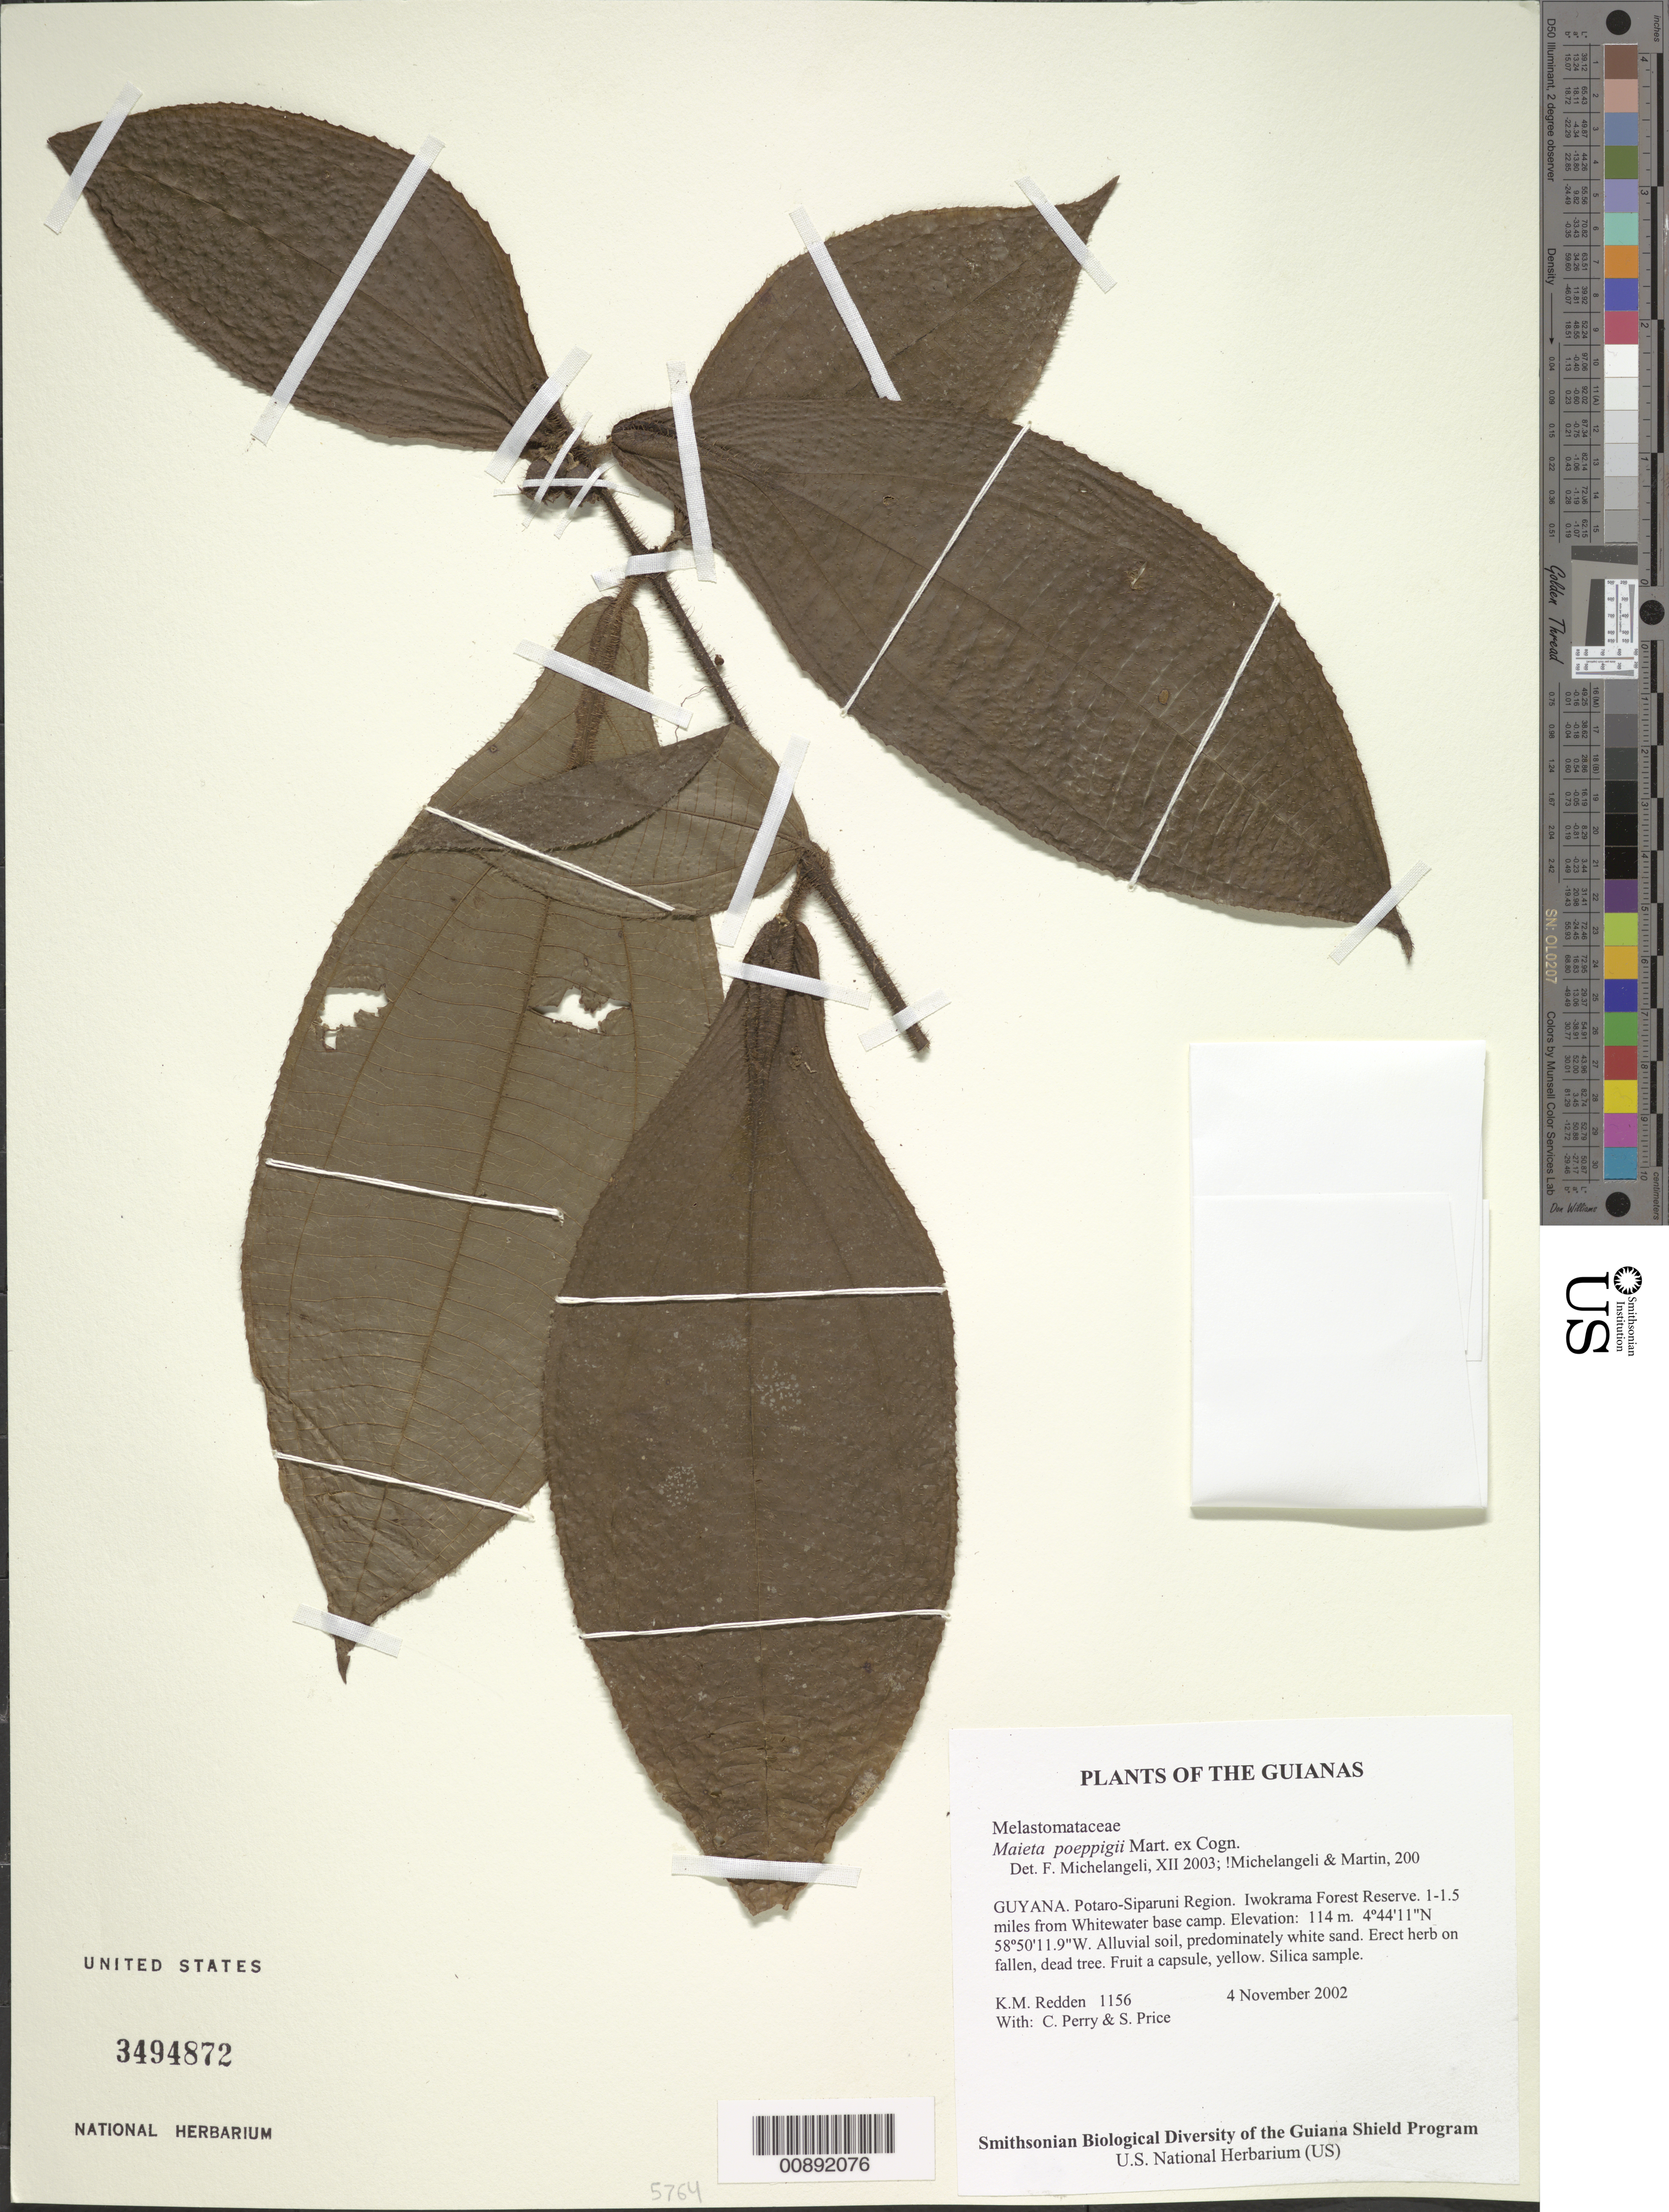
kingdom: Plantae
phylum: Tracheophyta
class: Magnoliopsida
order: Myrtales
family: Melastomataceae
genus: Maieta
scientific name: Maieta poeppigii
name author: Mart. ex Cogn.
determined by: Michelangeli, F. A.; Martin, C.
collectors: K. M. Redden, C. Perry & S. Price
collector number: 1156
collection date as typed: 4 November 2002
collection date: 2002-11-04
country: Guyana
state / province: Potaro-Siparuni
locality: Iwokrama Forest Reserve. 1-1.5 miles from Whitewater base camp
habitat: Alluvial soil, predominately white sand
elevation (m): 114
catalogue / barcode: US 3494872